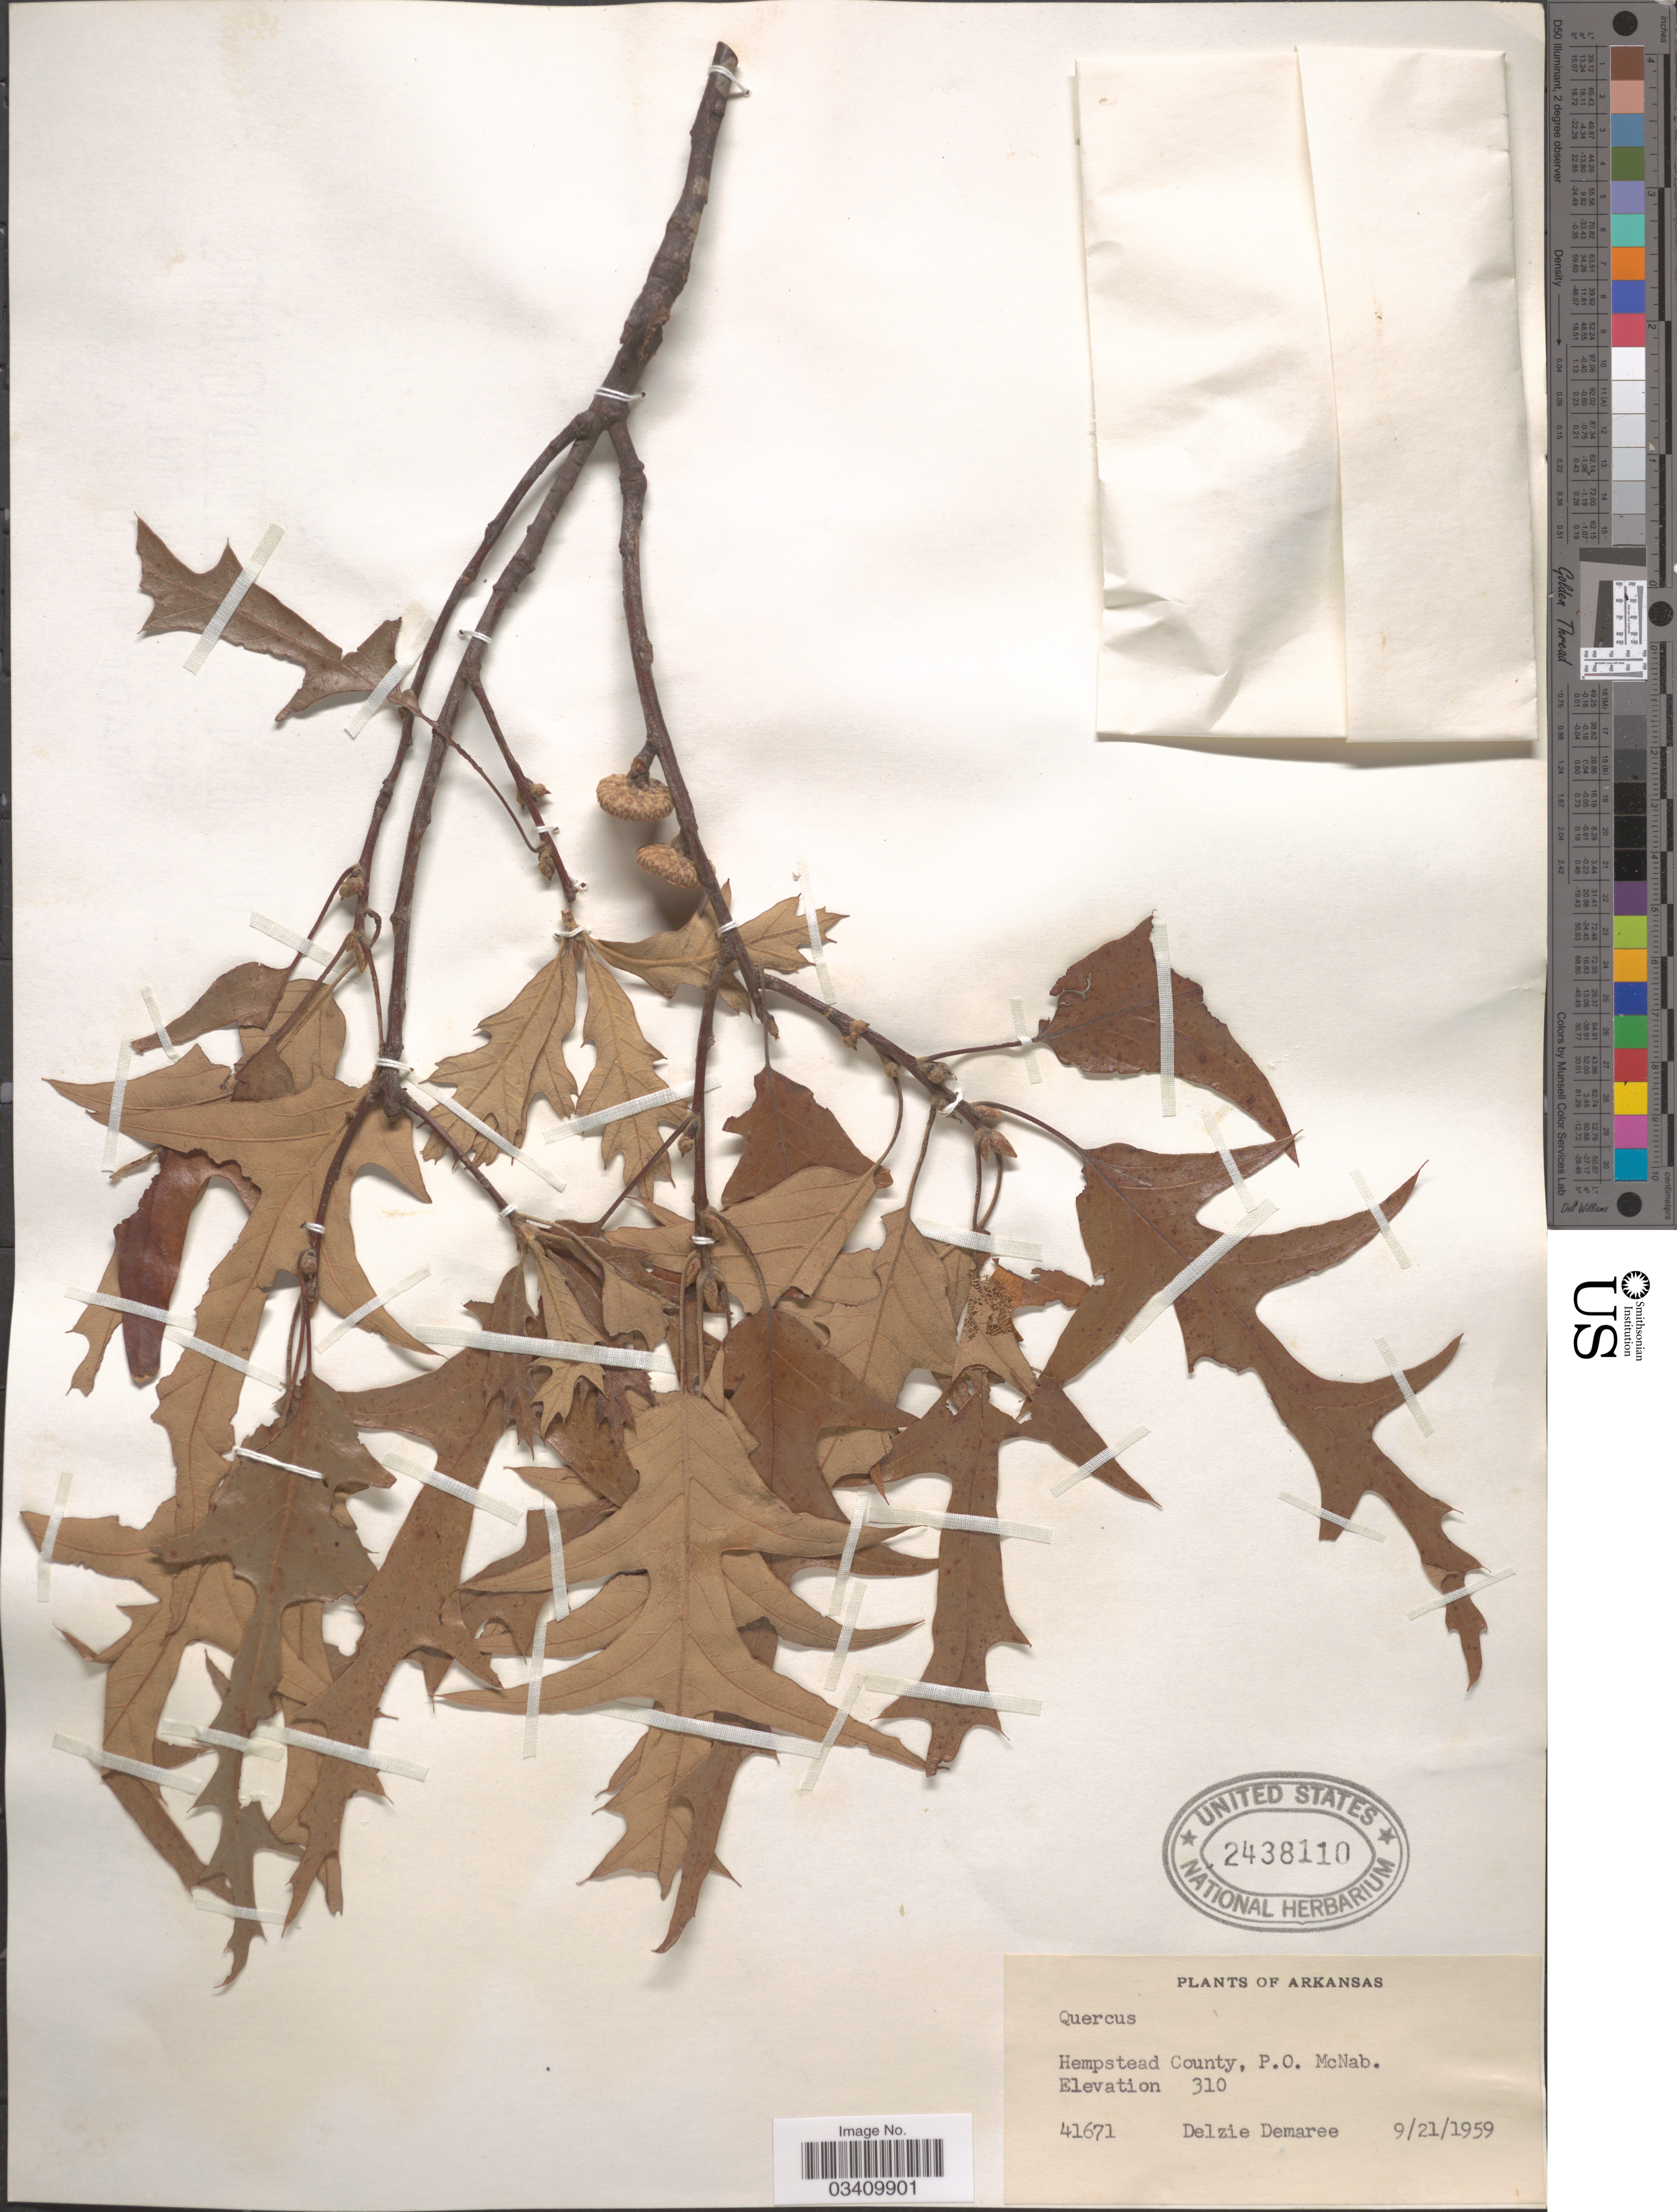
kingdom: Plantae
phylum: Tracheophyta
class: Magnoliopsida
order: Fagales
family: Fagaceae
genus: Quercus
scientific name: Quercus sp.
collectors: D. Demaree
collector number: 41671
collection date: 1959-09-21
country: United States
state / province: Arkansas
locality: Hempstead County, P. O. McNab.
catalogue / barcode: US 2438110